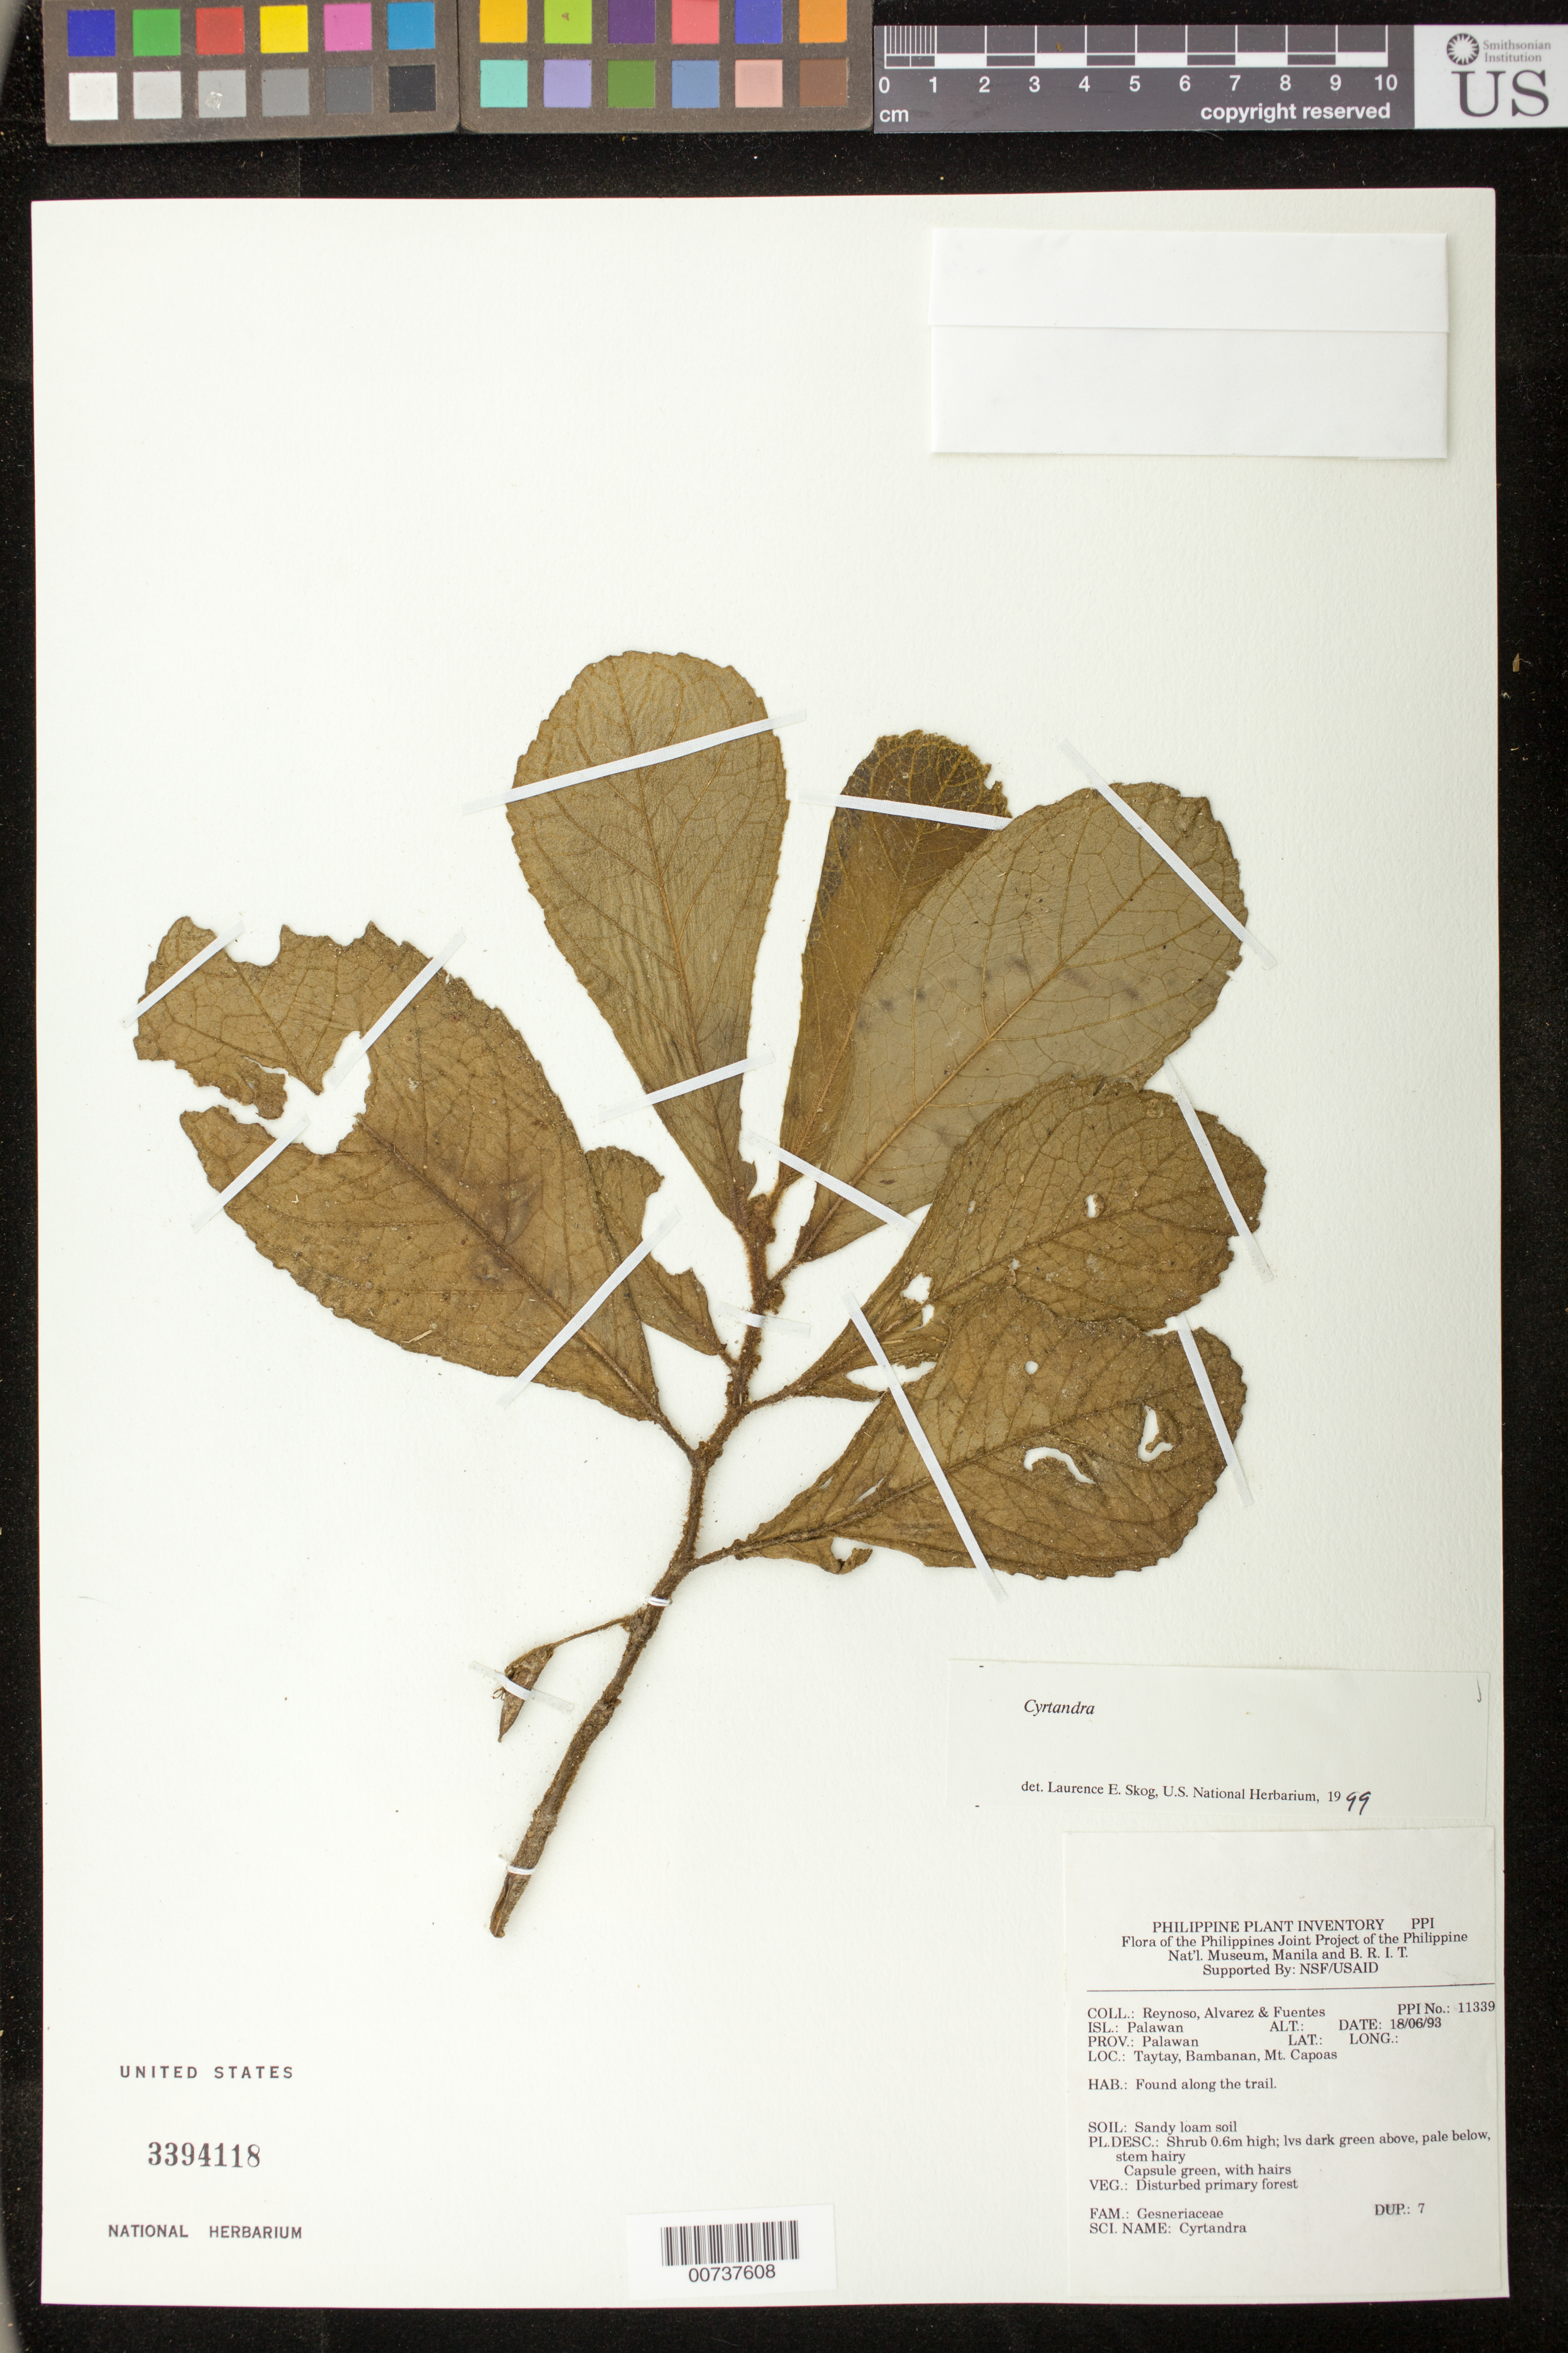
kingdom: Plantae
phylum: Tracheophyta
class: Magnoliopsida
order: Lamiales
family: Gesneriaceae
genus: Cyrtandra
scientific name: Cyrtandra sp.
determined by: Skog, Laurence E.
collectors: E. Reynoso, -- Alvarez & -. Fuentes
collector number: PPI No. 11339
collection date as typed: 18 Jun 1993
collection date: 1993-06-18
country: Philippines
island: Palawan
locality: Prov. Palawan; Taytay, Bambanan, Mt. Capoas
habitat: Disturbed primary forest; sandy loam soil; found along the trail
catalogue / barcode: US 3394118